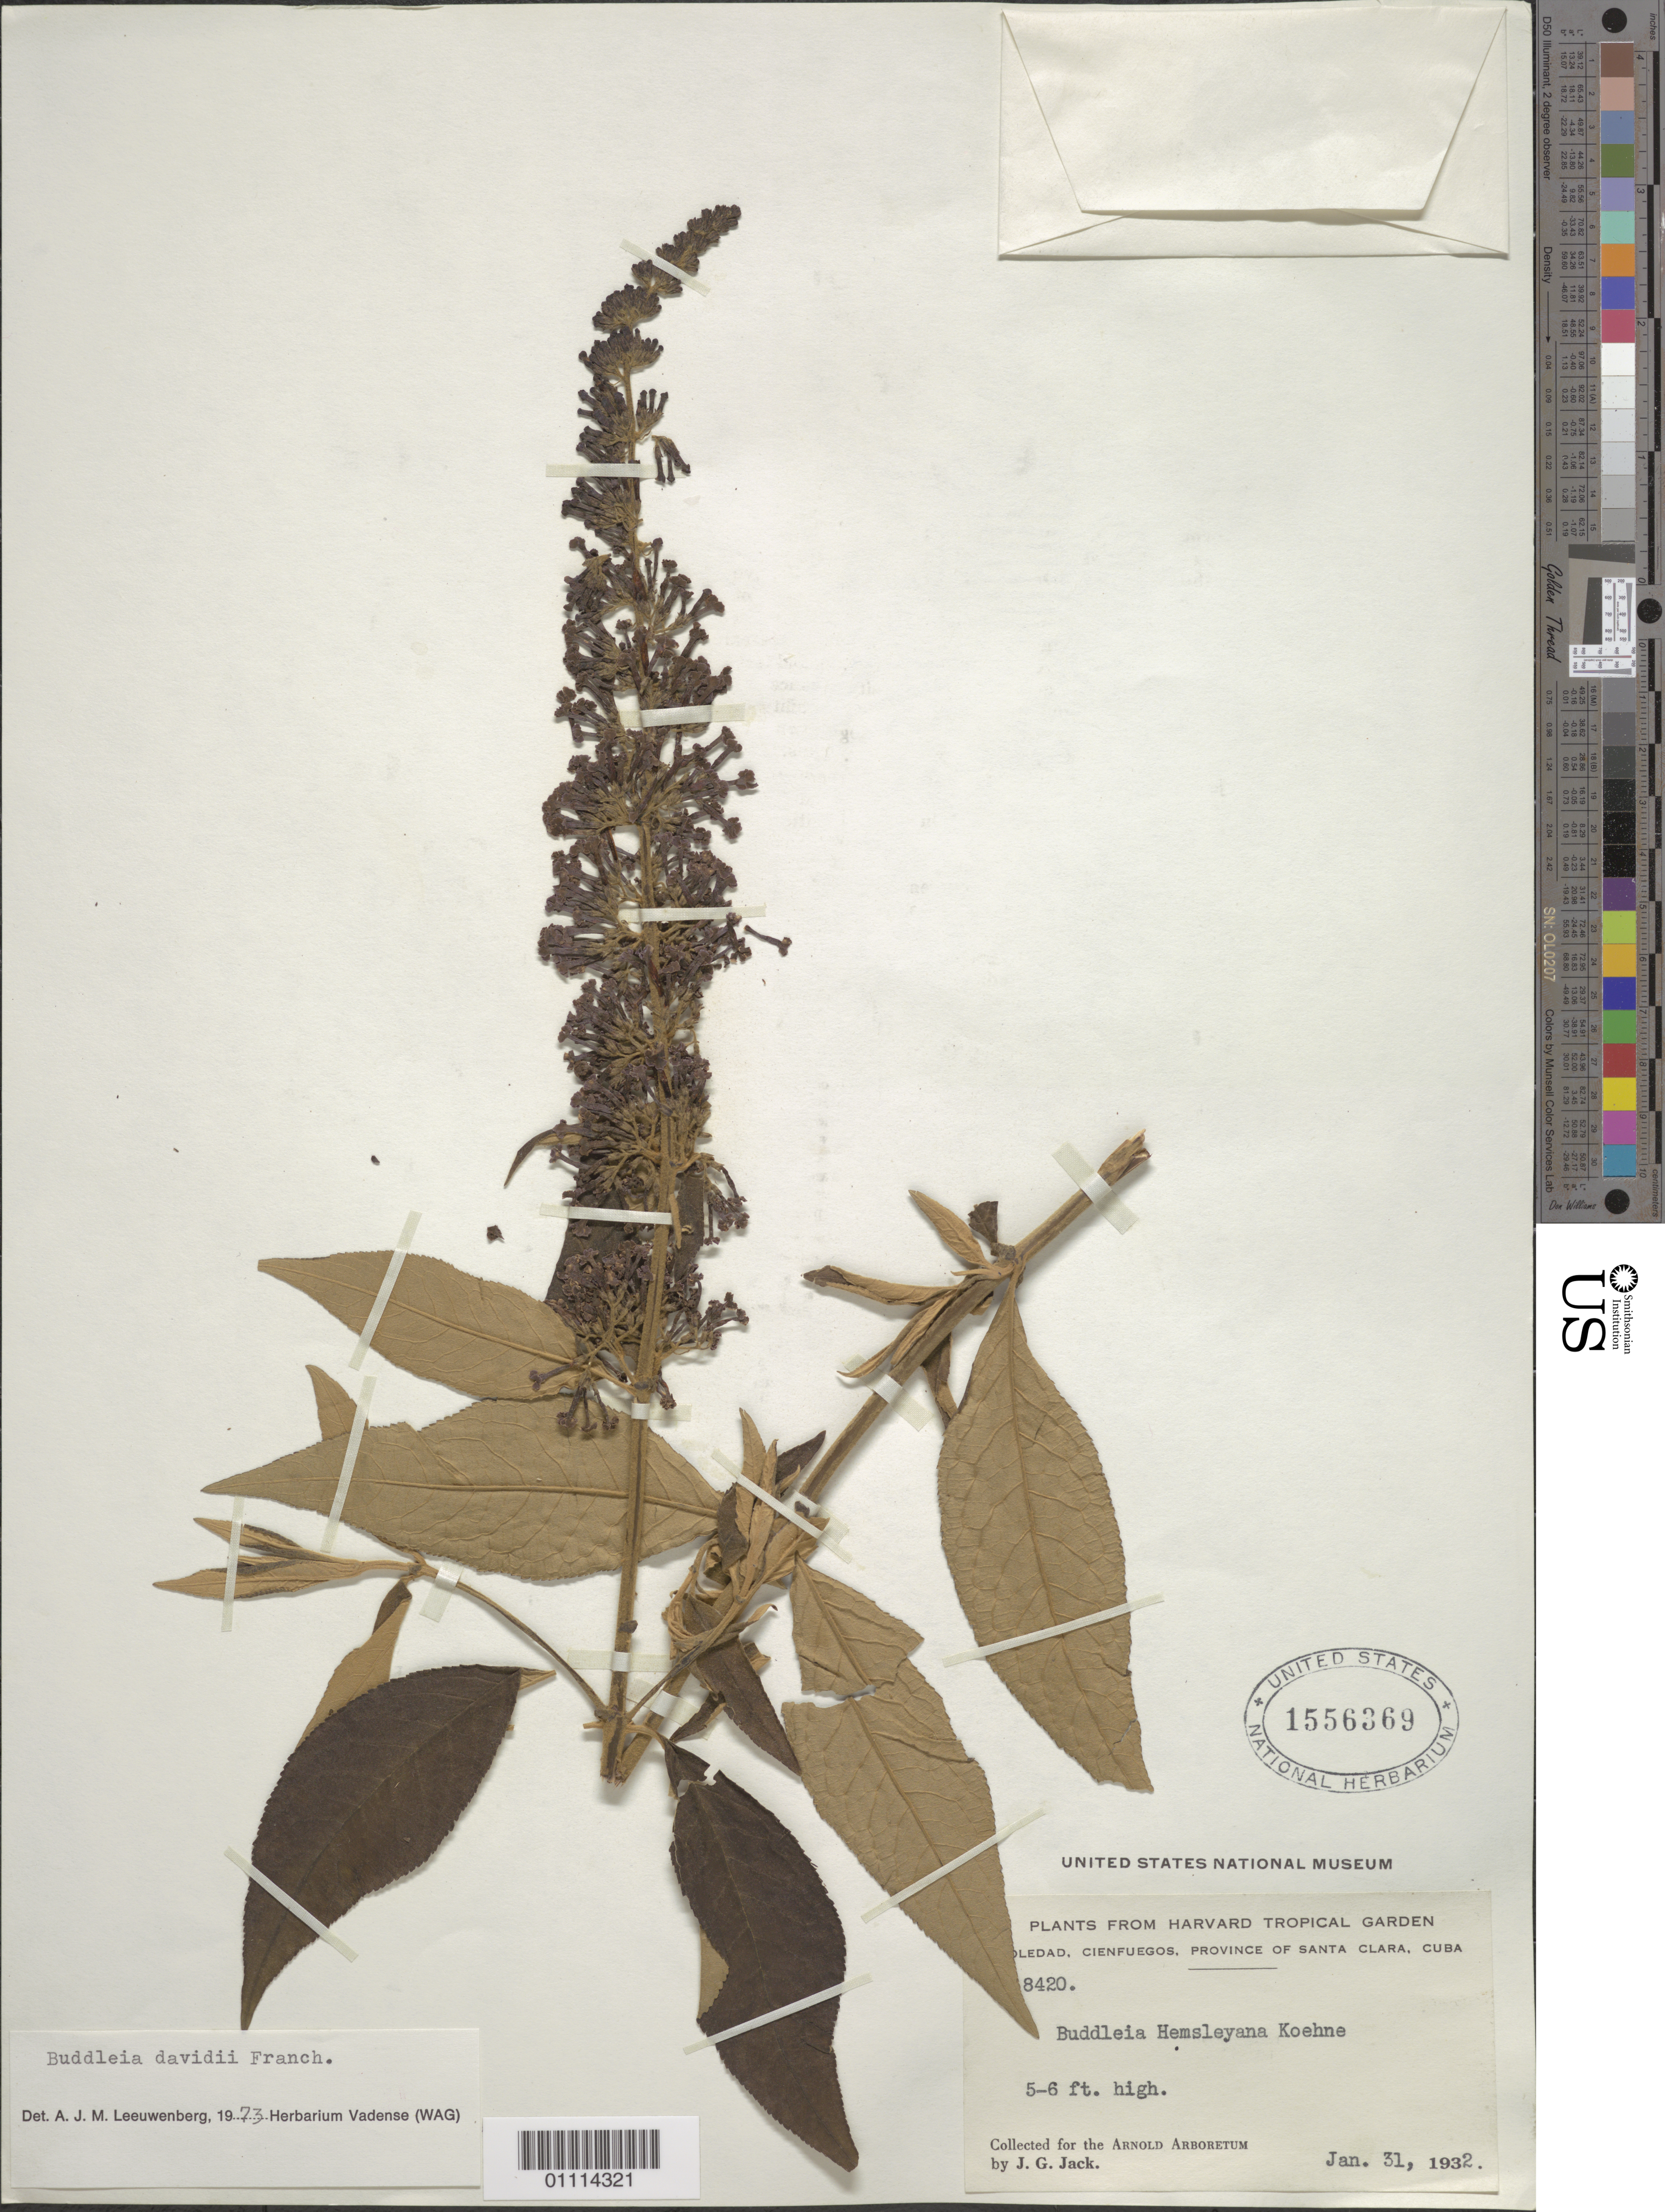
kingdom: Plantae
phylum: Tracheophyta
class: Magnoliopsida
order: Lamiales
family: Scrophulariaceae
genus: Buddleja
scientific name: Buddleja davidii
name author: Franch.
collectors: J. G. Jack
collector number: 8420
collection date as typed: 31 Jan 1932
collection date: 1932-01-31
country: Cuba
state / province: Cienfuegos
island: Cuba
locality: Soledad, Cienfuegos, Province of Santa Clara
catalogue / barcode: US 1556369